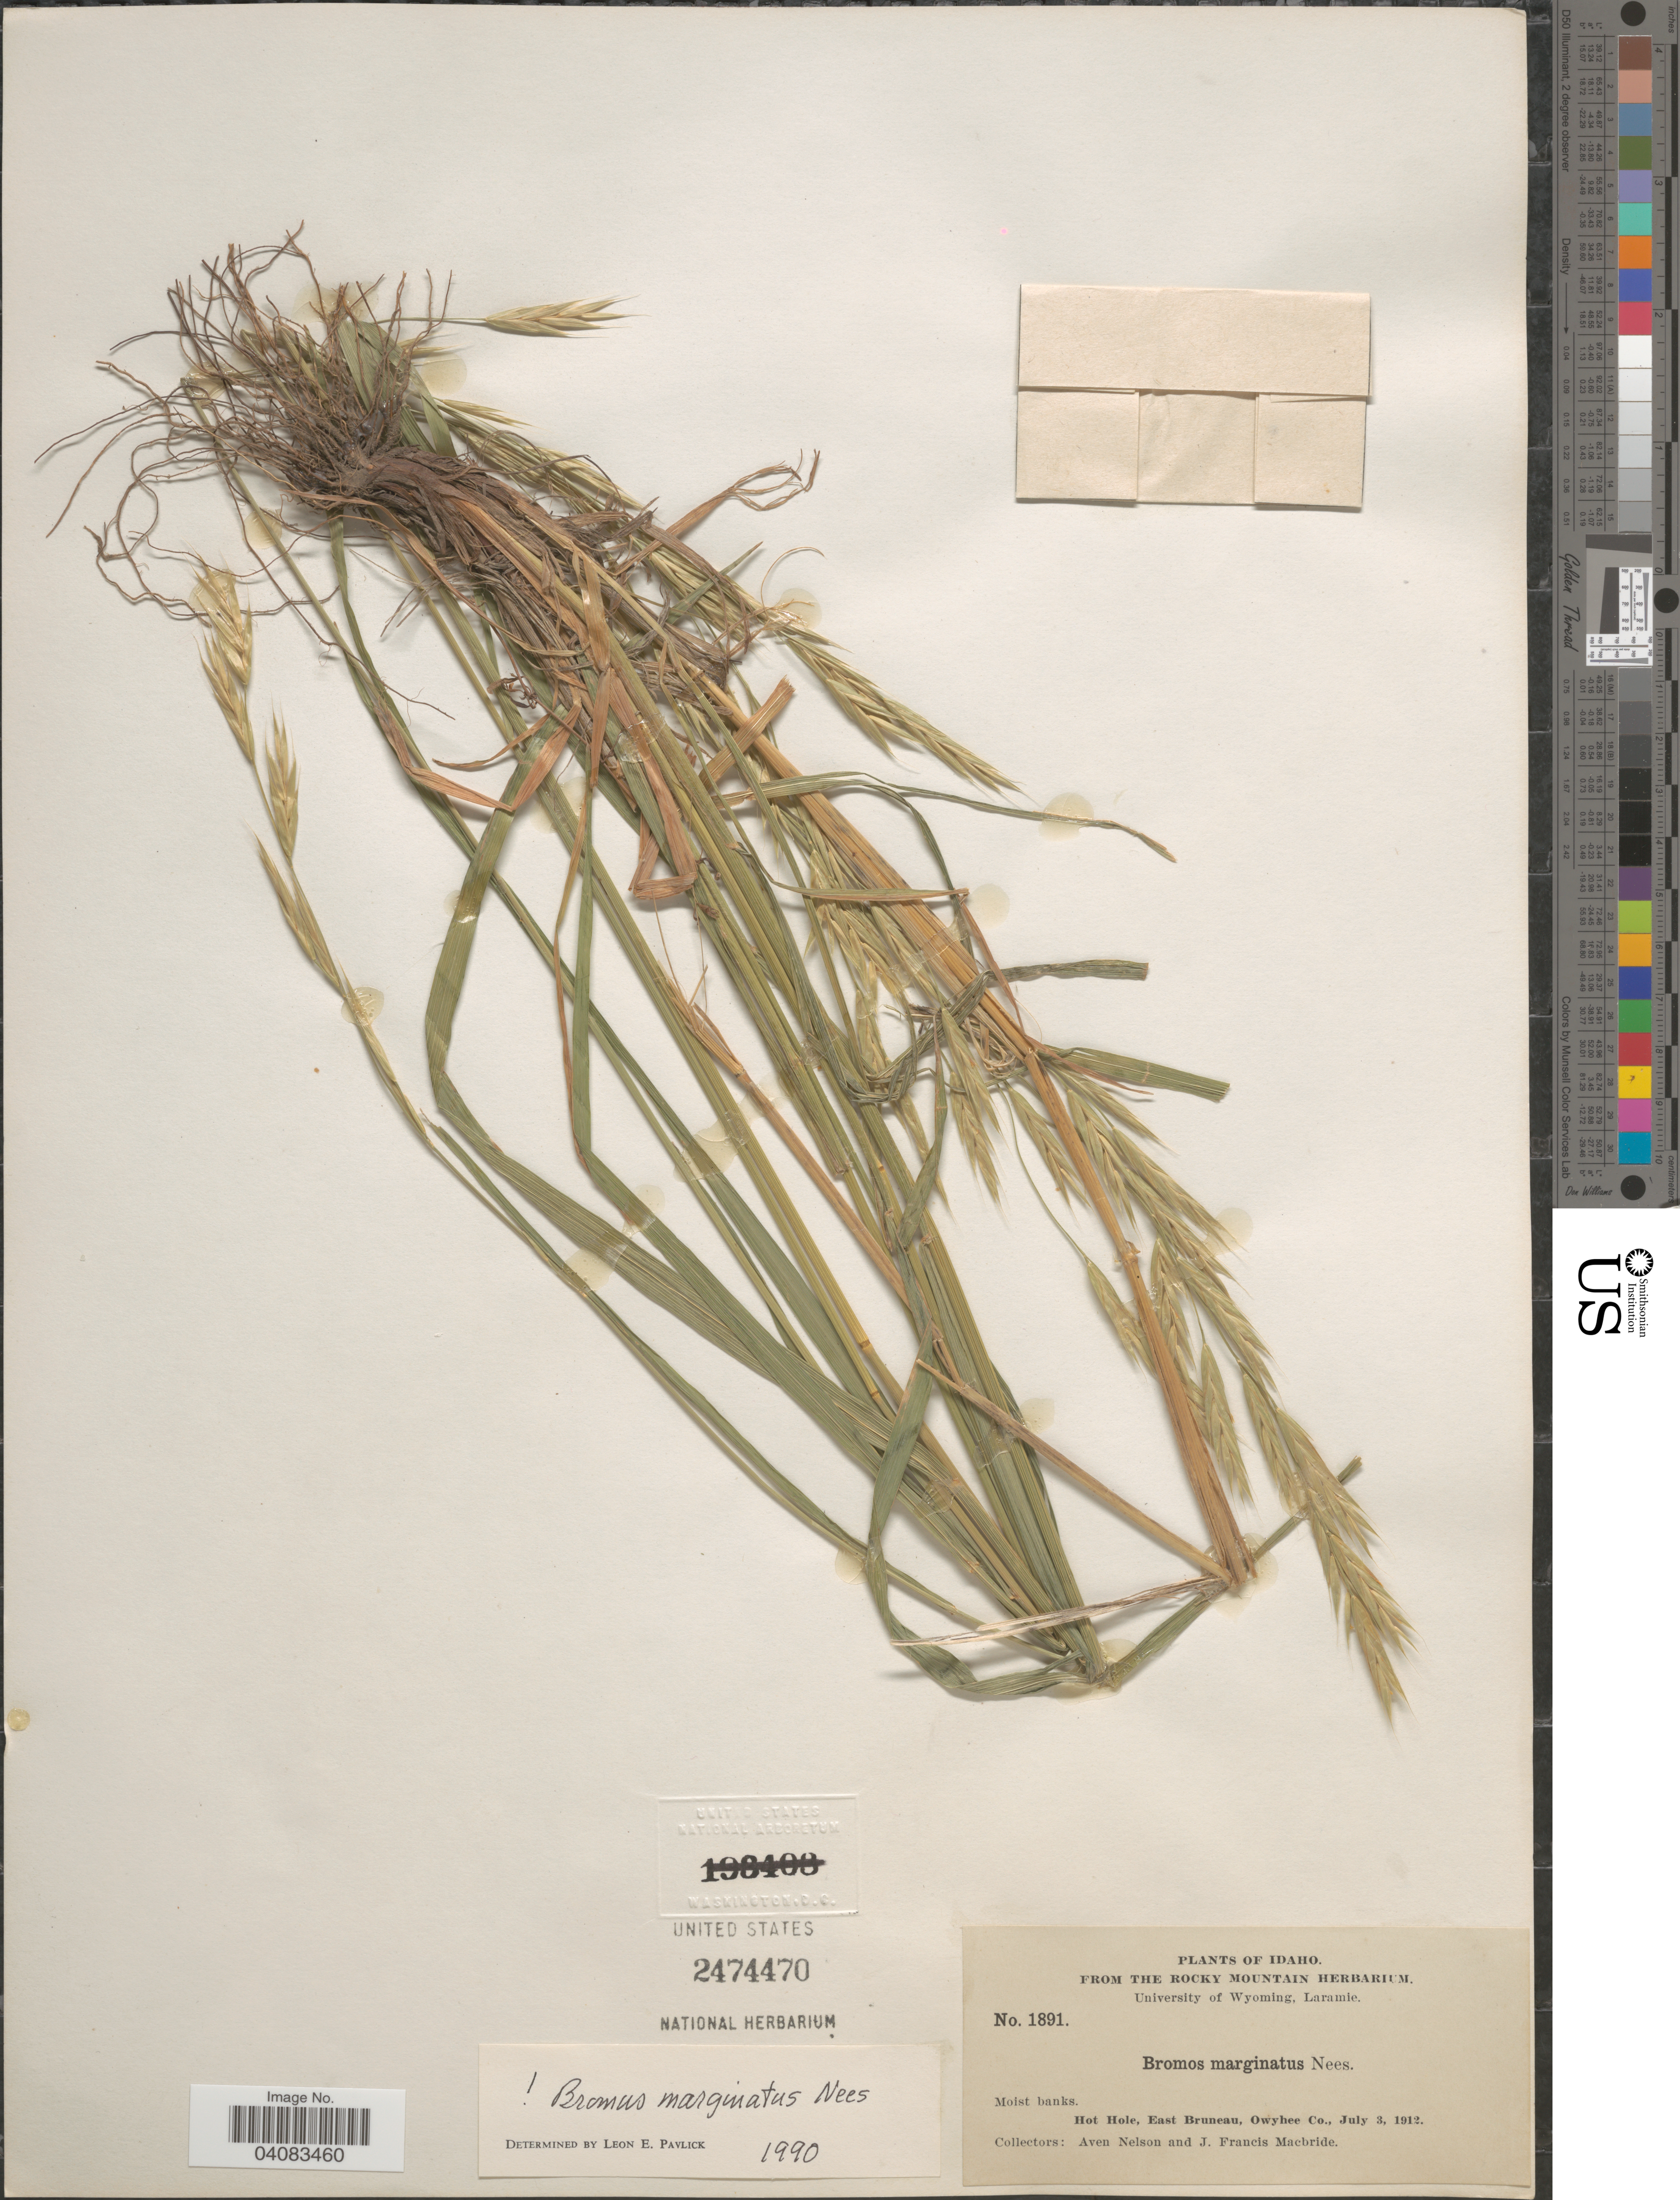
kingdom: Plantae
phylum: Tracheophyta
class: Liliopsida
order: Poales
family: Poaceae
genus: Bromus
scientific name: Bromus marginatus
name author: Nees ex Steud.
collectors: A. Nelson & J. F. Macbride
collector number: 1891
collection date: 1912-07-03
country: United States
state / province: Idaho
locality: Hot Hole, East Bruneau, Owyhee Co.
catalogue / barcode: US 2474470